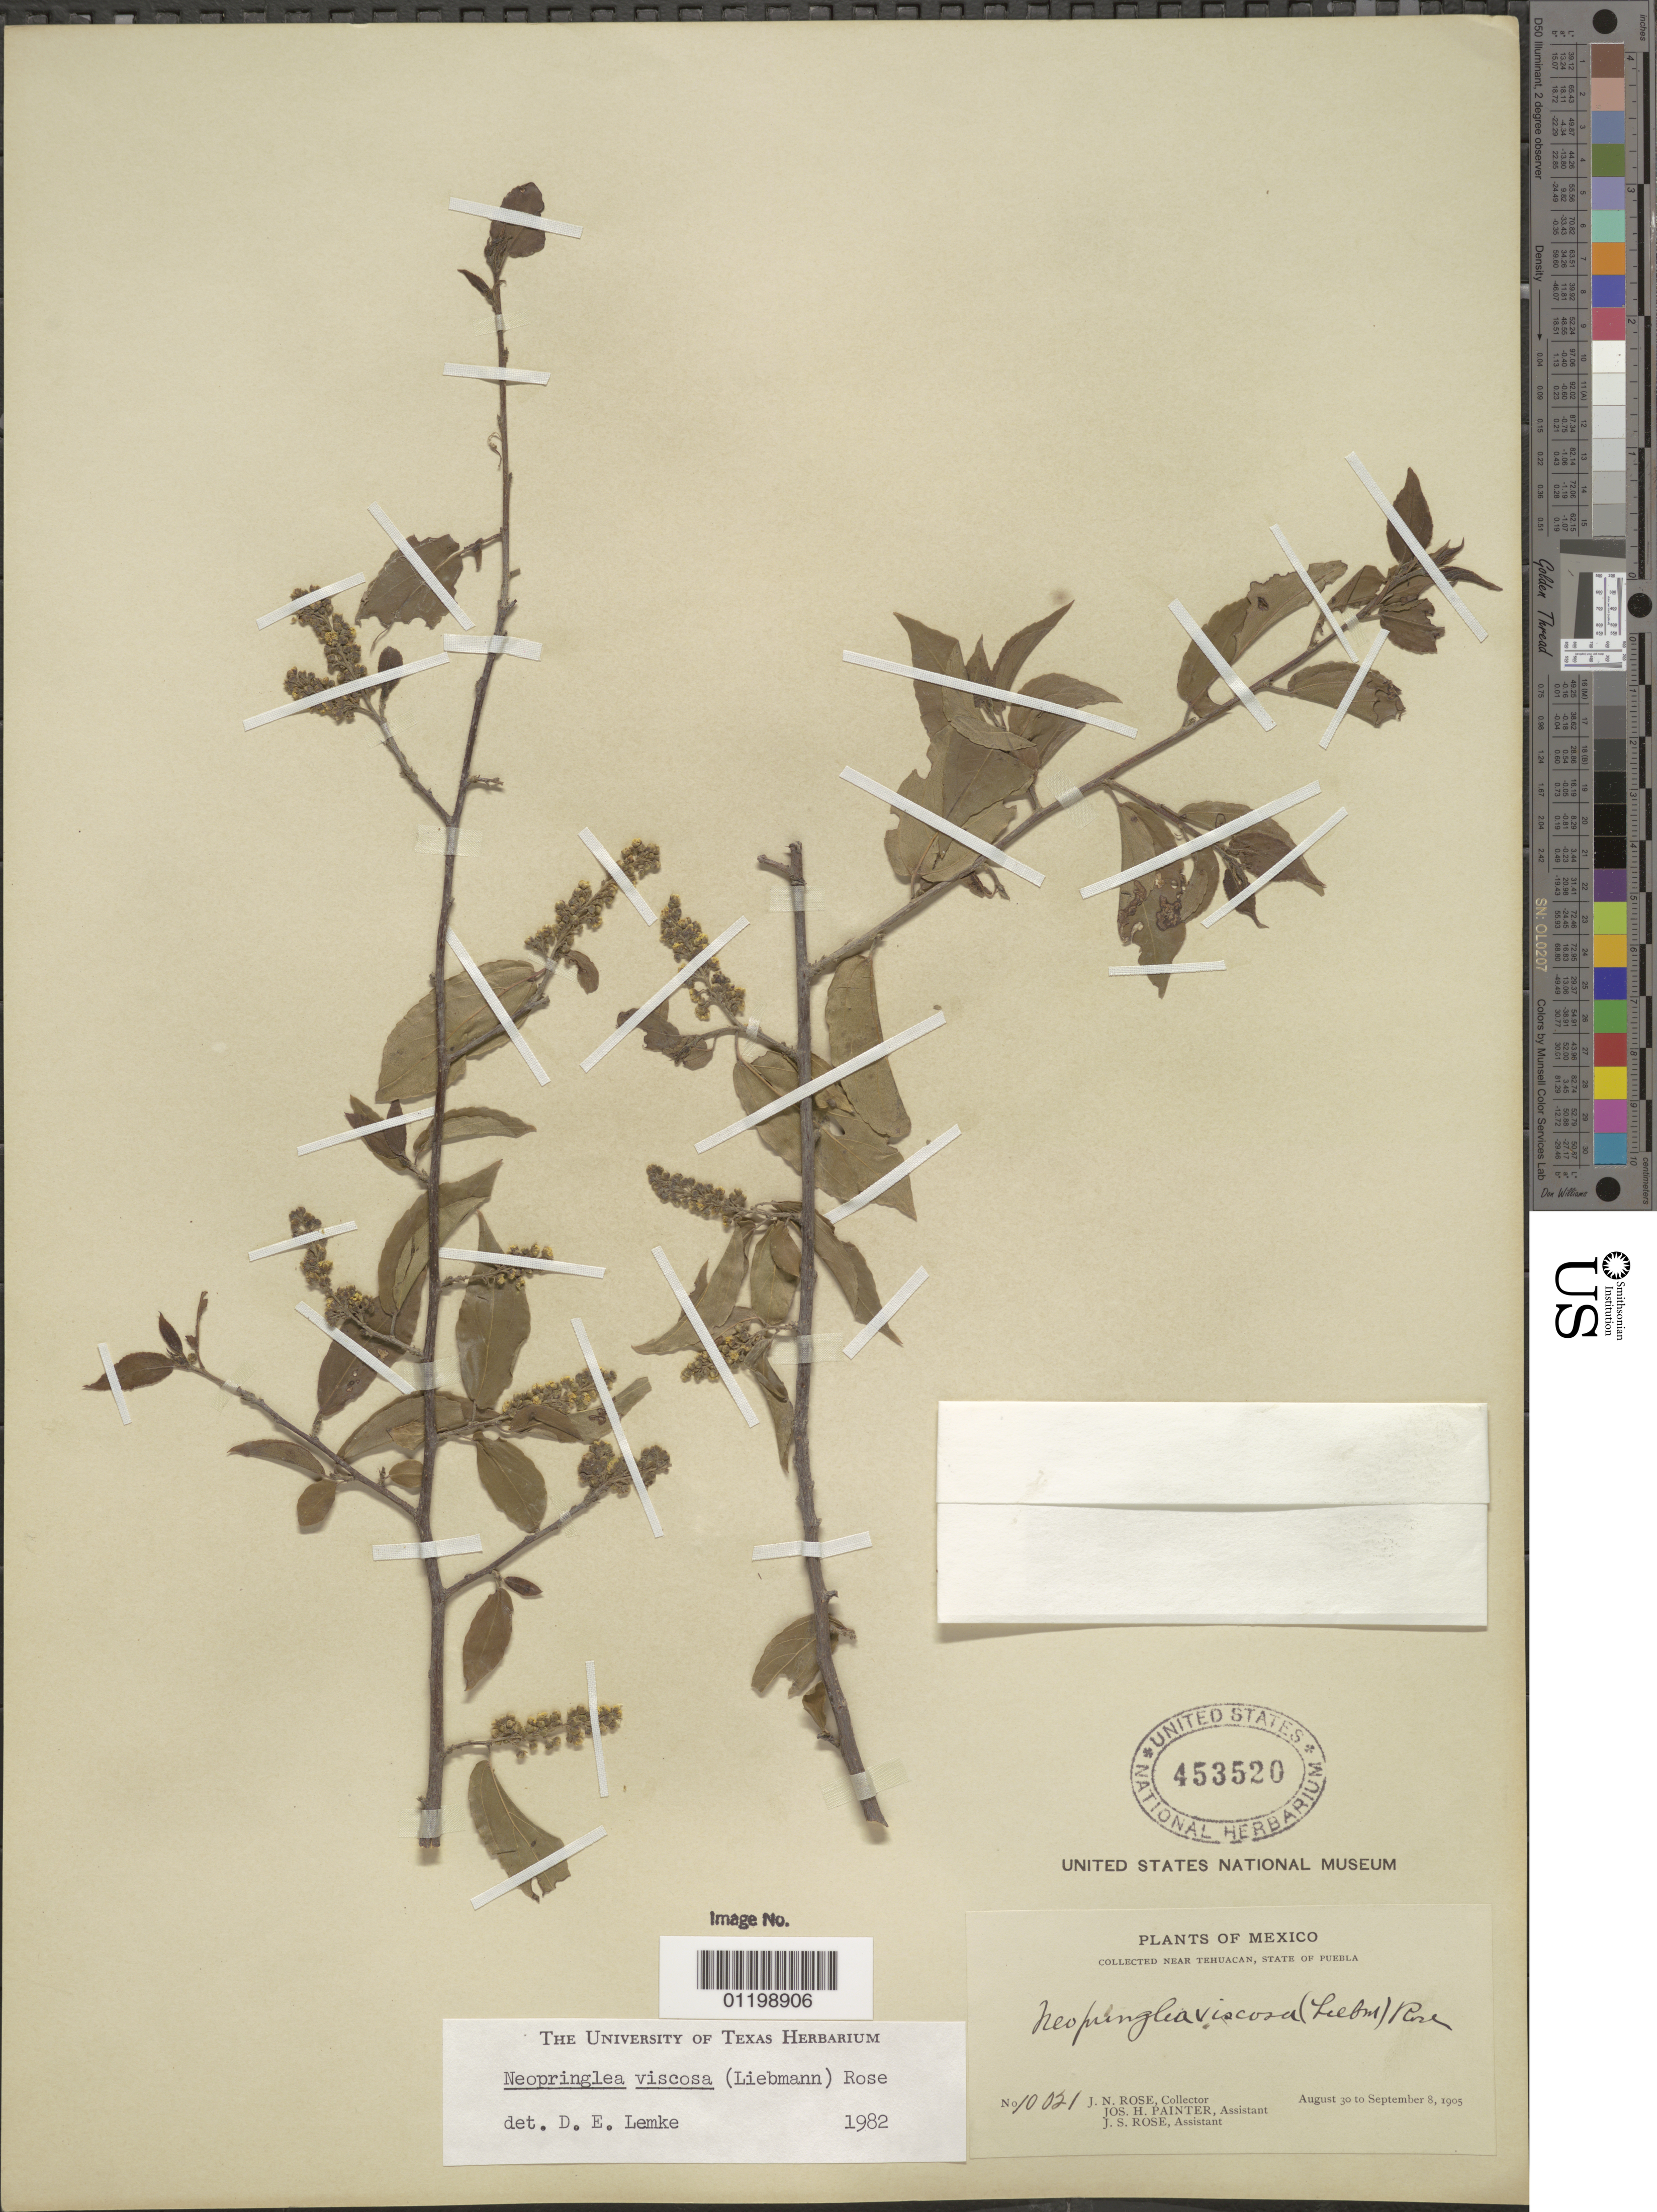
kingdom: Plantae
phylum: Tracheophyta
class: Magnoliopsida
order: Malpighiales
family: Salicaceae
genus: Neopringlea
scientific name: Neopringlea viscosa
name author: (Liebm.) Rose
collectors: J. N. Rose, J. H. Painter & J. S. Rose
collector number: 10021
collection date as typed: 30 Aug 1905 to 08 Sep 1905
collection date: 1905-08-30/1905-09-08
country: Mexico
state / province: Puebla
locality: Near Tehuacan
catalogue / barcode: US 453520